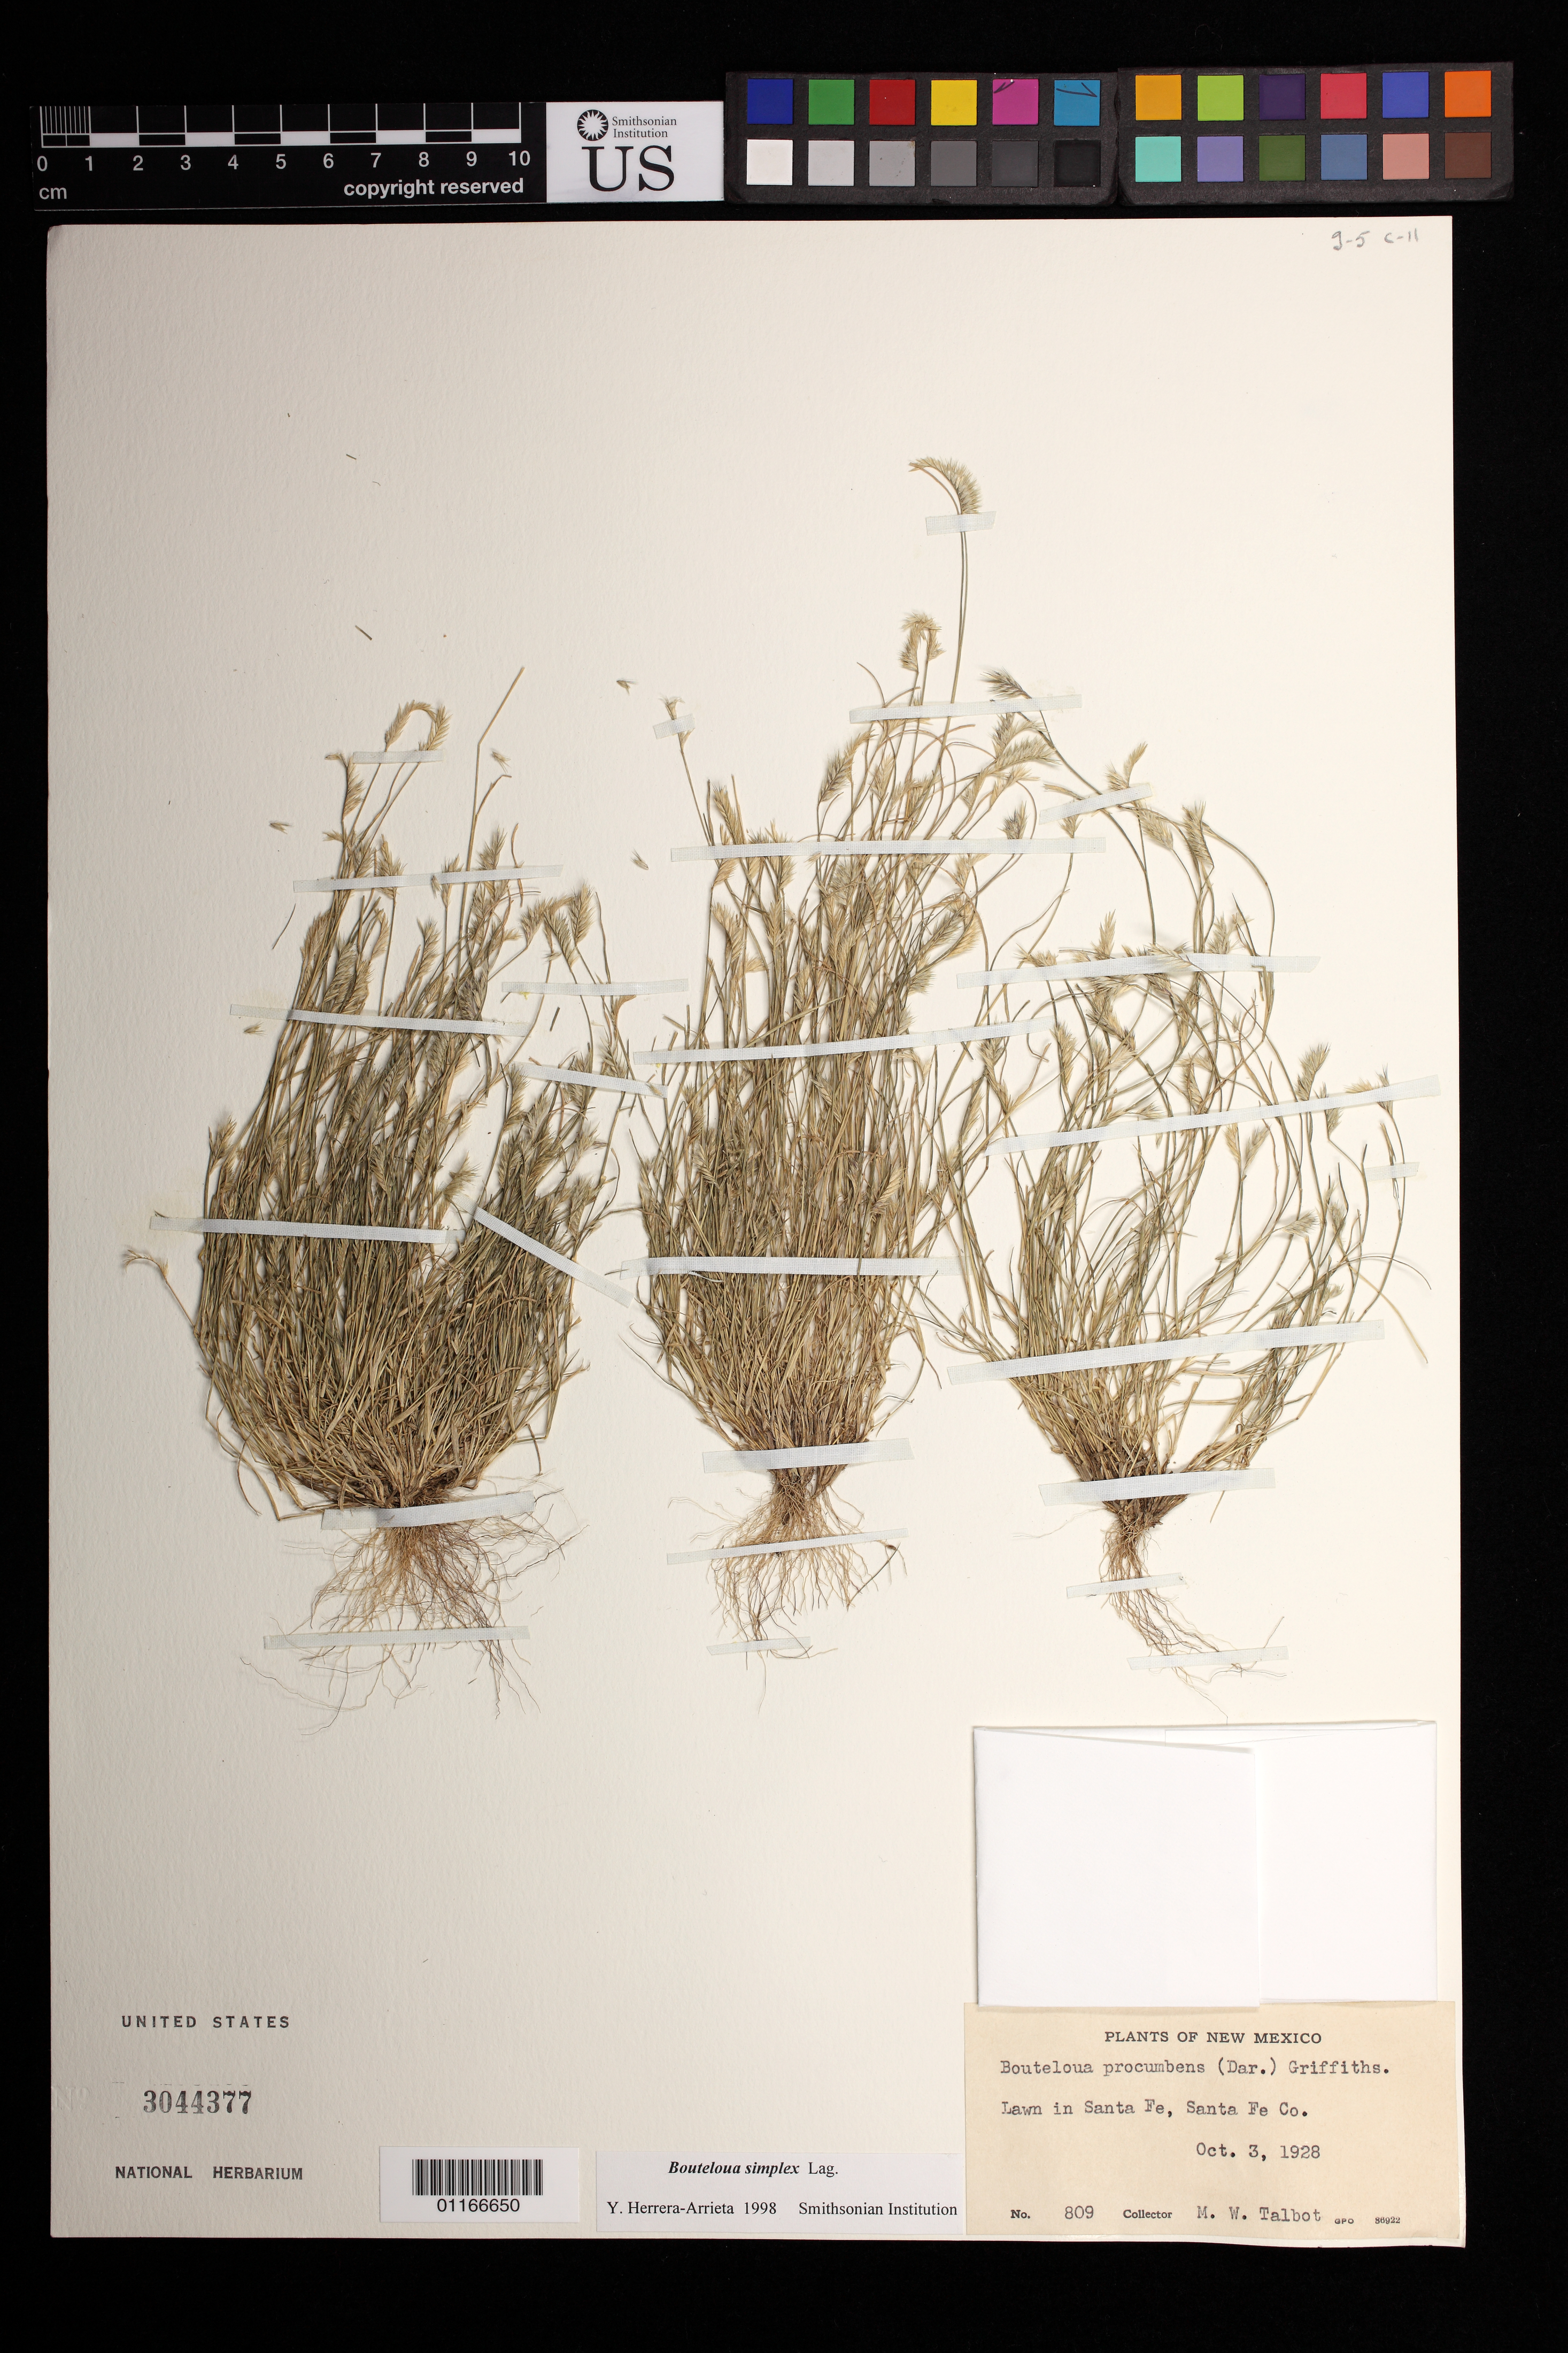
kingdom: Plantae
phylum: Tracheophyta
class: Liliopsida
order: Poales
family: Poaceae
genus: Bouteloua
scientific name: Bouteloua simplex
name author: Lag.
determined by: Herrera Arrieta, Y., (CIIDIR), Instituto Politecnico Nacional (MEXICO)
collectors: M. Talbot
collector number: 809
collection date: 1928-10-03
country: United States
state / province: New Mexico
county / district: Santa Fe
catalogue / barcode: US 3044377